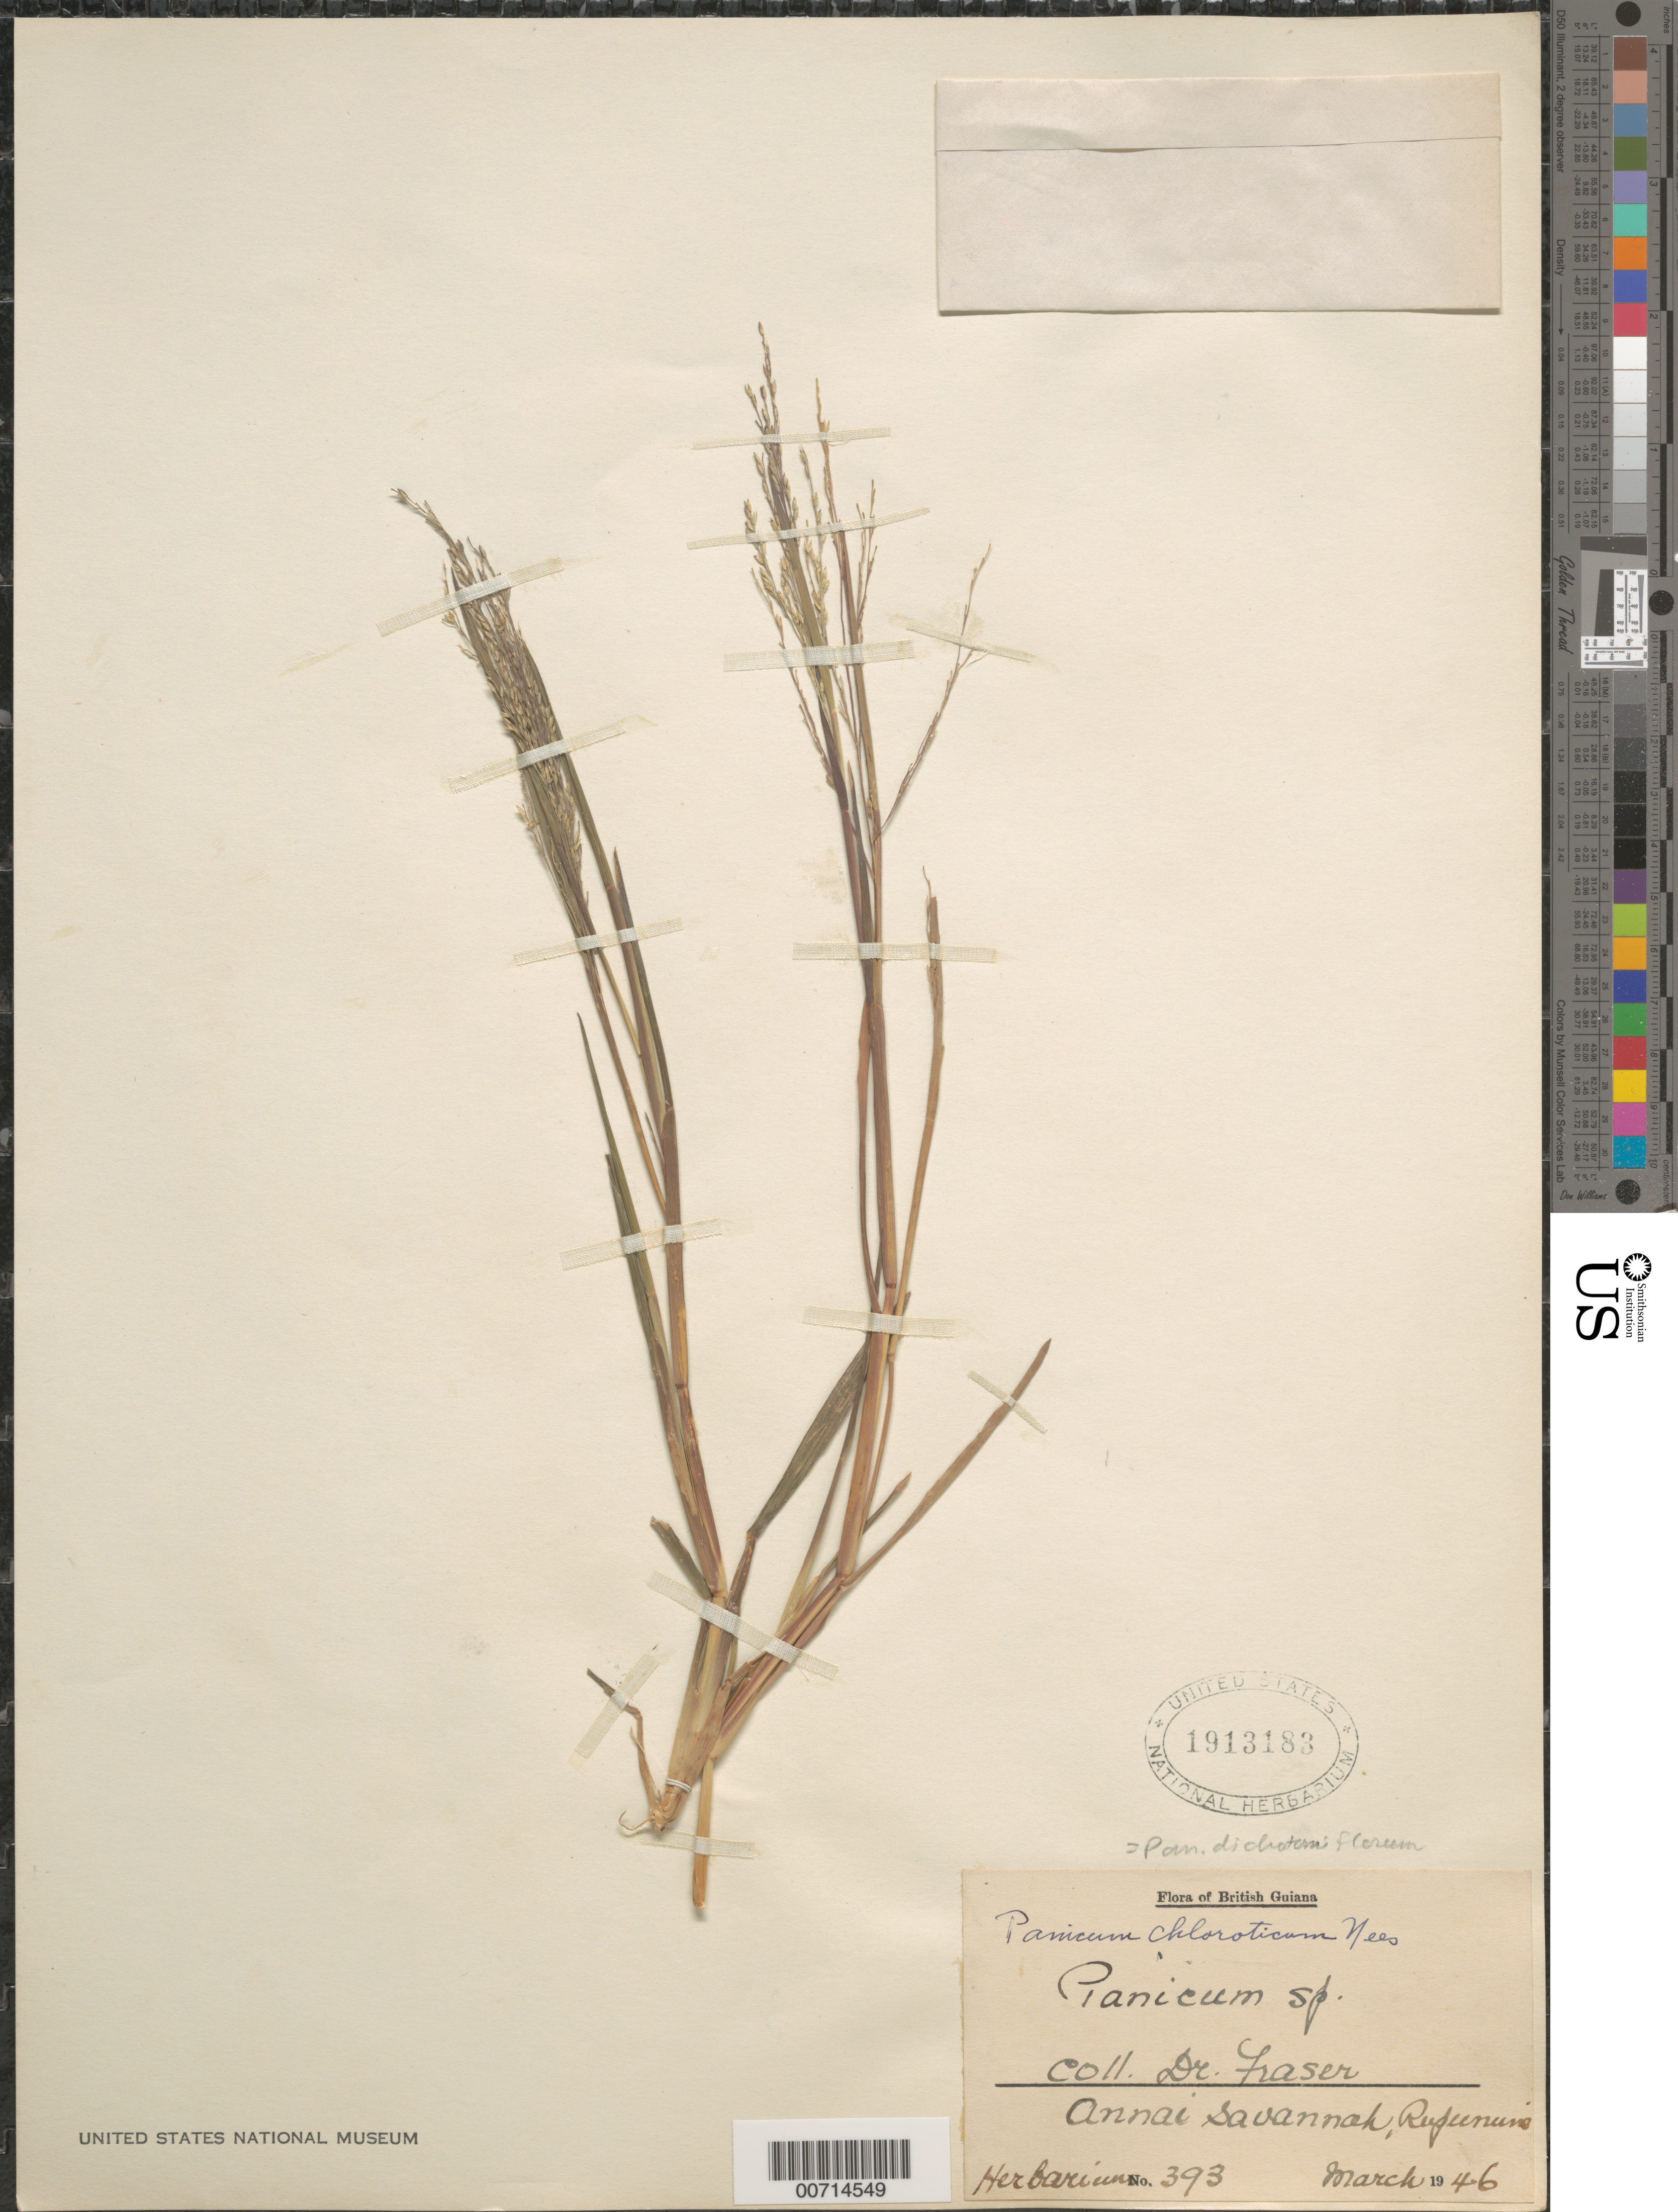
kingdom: Plantae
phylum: Tracheophyta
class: Liliopsida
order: Poales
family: Poaceae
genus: Panicum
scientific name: Panicum dichotomiflorum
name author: Michx.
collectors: H. Fraser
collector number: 393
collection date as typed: Mar-46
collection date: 1946-03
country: Guyana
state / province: U. Takutu-U. Essequibo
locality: Rupununi, Annai Savanna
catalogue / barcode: US 1913183